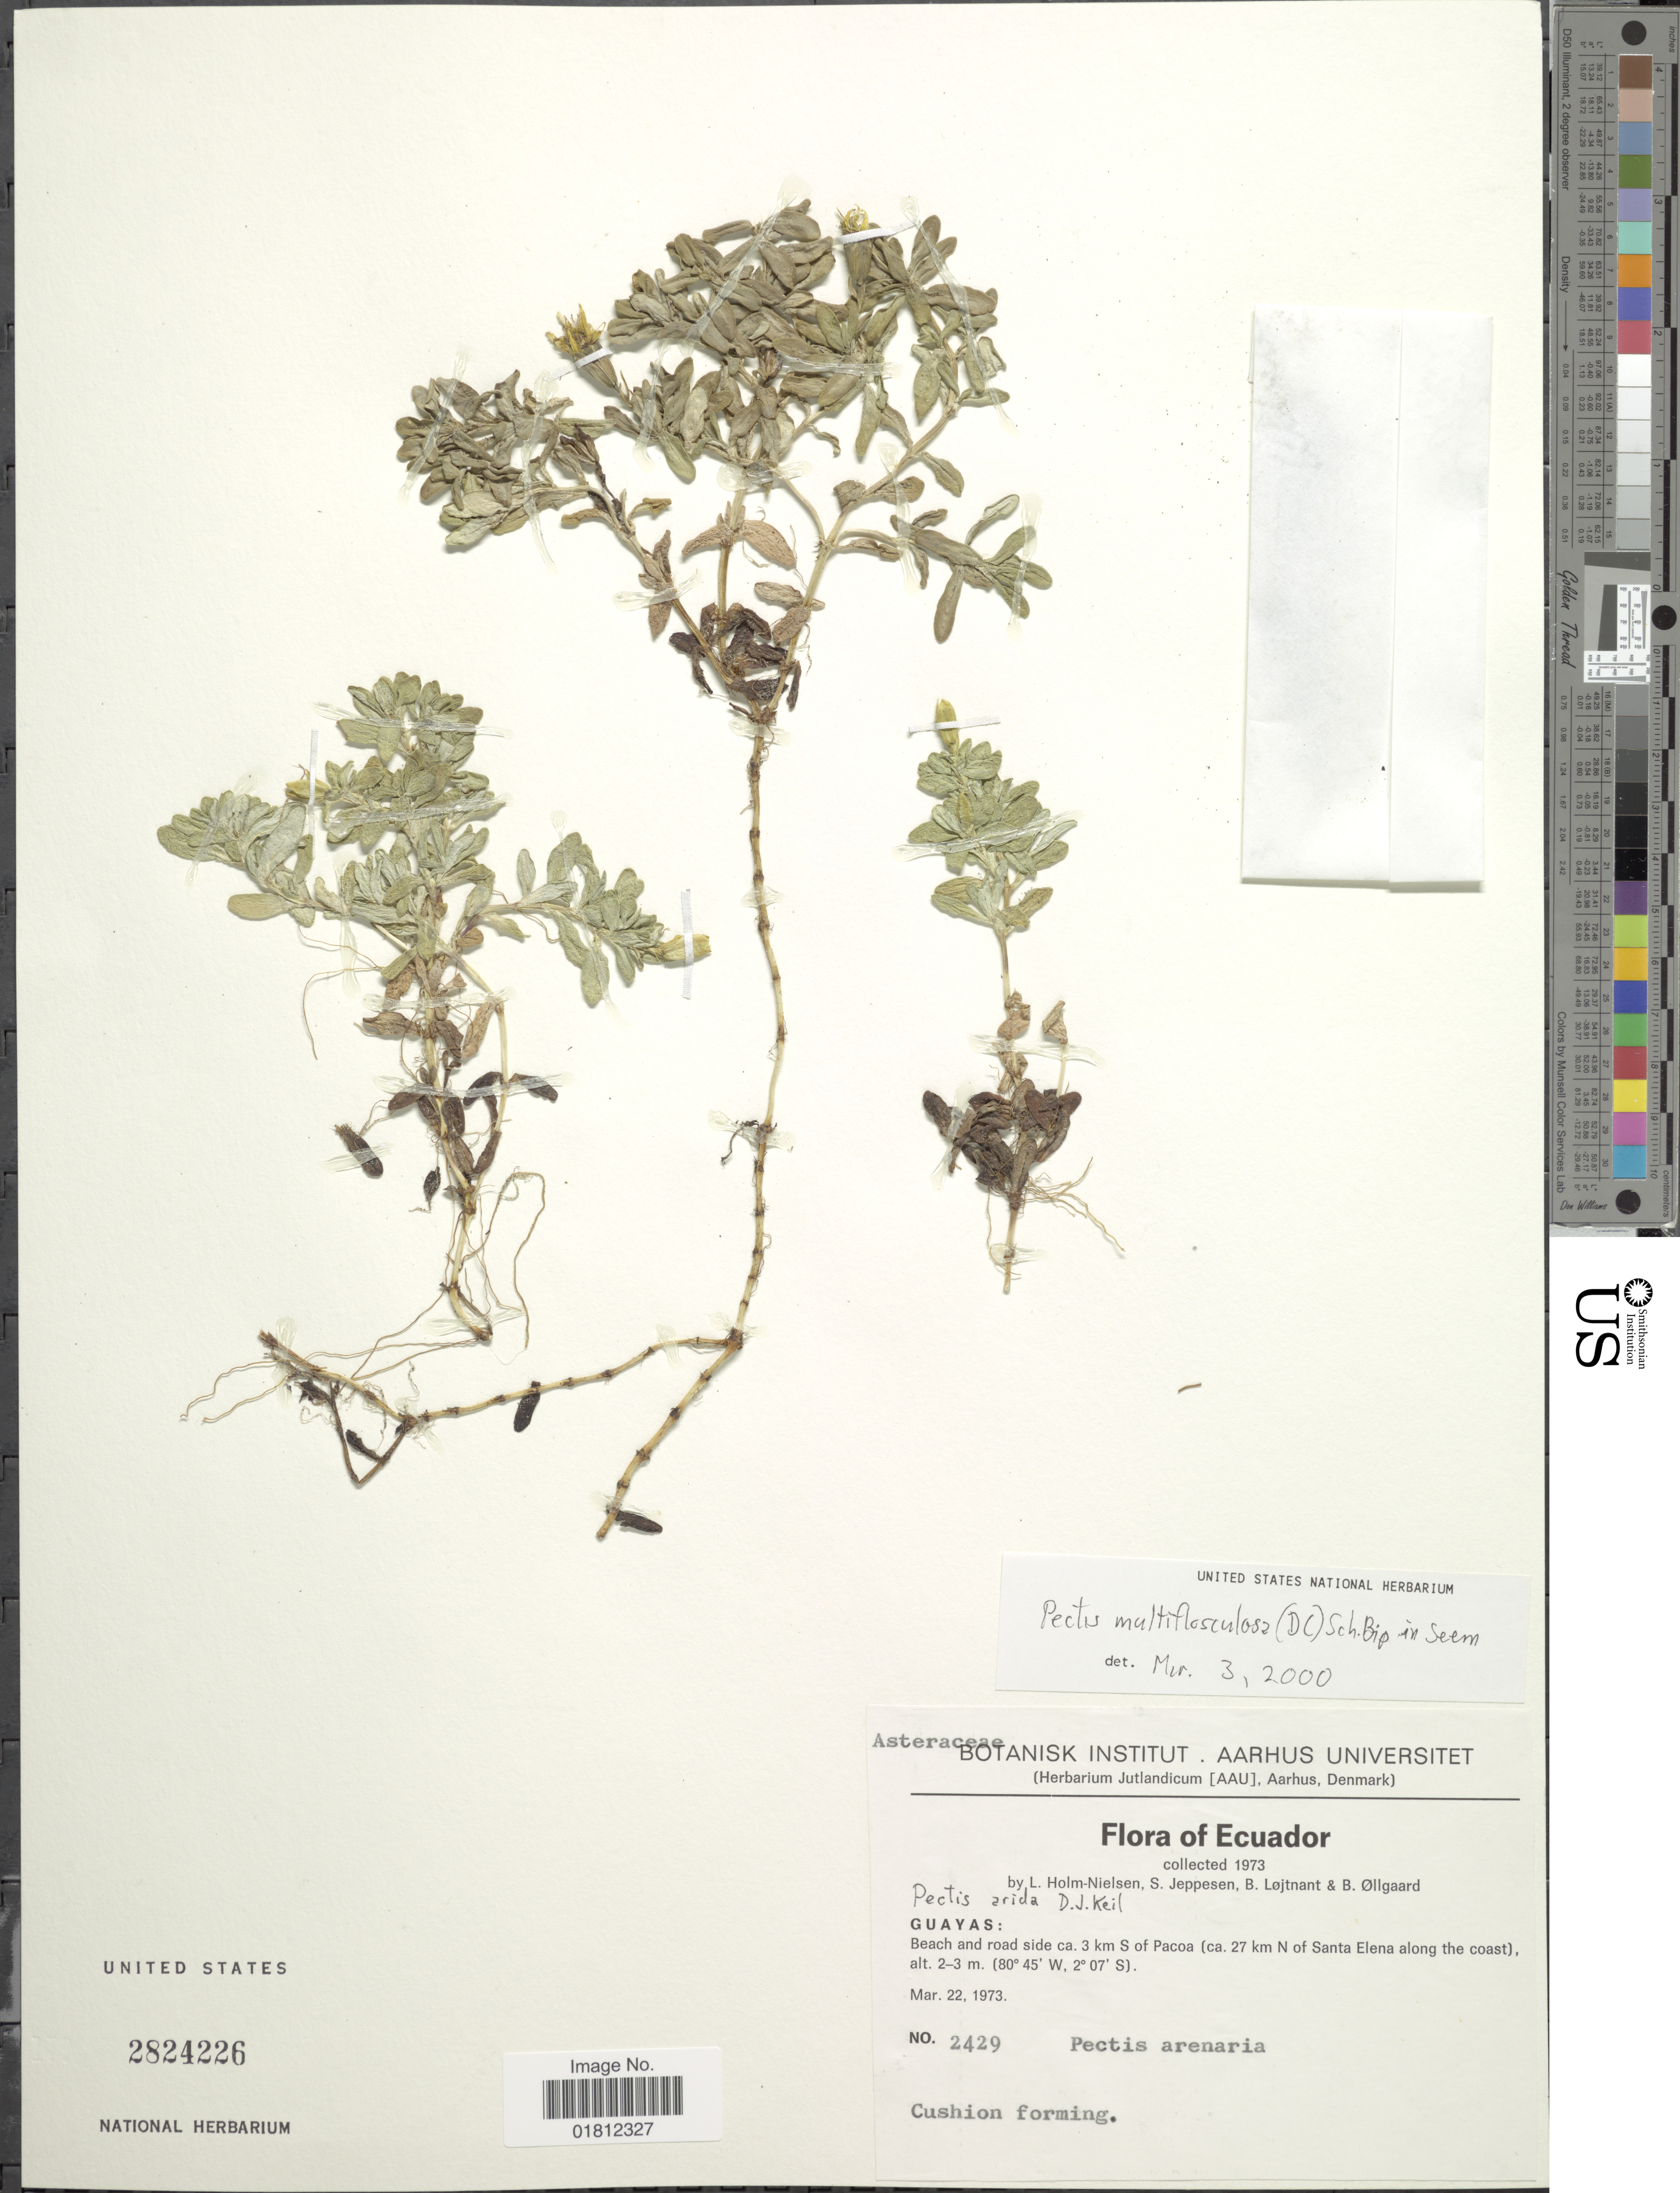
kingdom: Plantae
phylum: Tracheophyta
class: Magnoliopsida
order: Asterales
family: Asteraceae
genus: Pectis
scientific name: Pectis multiflosculosa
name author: (DC.) Sch. Bip.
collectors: L. B. Holm-Nielsen, S. Jeppesen, B. Löjtnant & B. Øllgaard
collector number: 2429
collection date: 1973-03-22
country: Ecuador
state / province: Guayas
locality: Guayas, Beach: Beach and Road side, ca. s of Pacoa (ca. 27 km of Santa Elena along the coast)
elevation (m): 2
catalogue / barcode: US 2824226